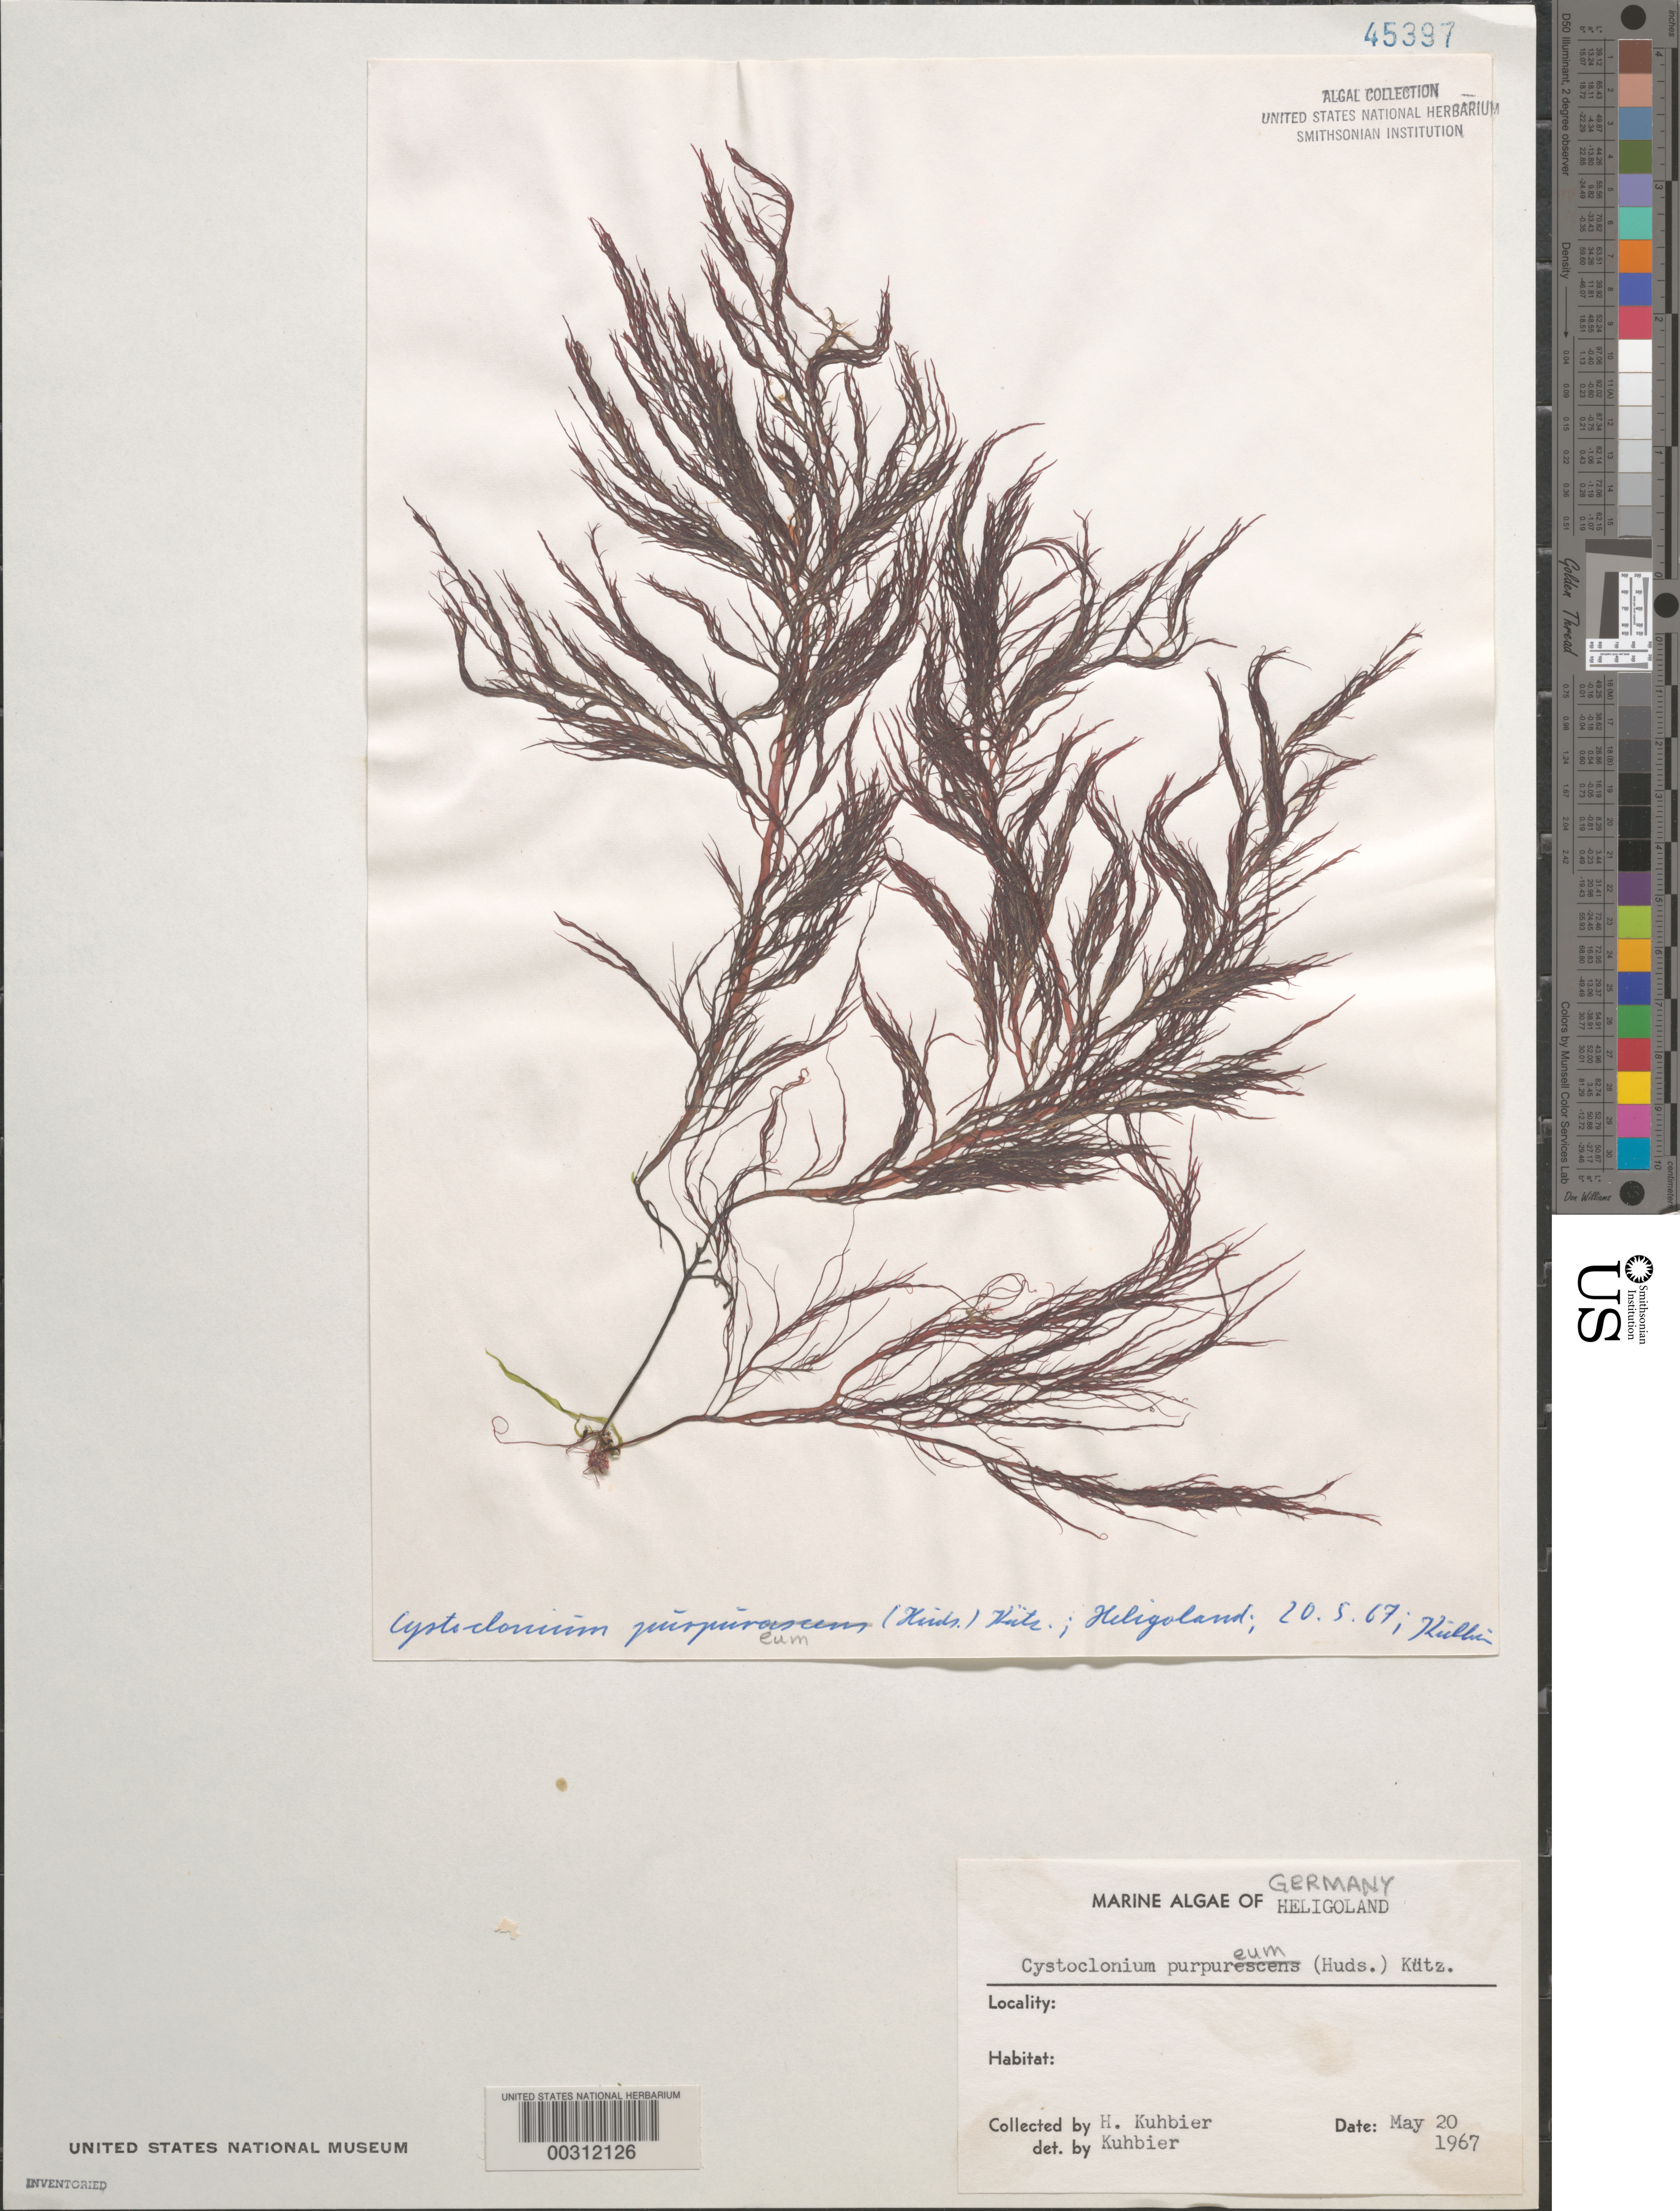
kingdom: Plantae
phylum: Rhodophyta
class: Florideophyceae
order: Gigartinales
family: Cystocloniaceae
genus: Cystoclonium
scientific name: Cystoclonium purpureum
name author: (Huds.) Batters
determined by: Kuhbier, H.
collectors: H. Kuhbier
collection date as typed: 20 May 1967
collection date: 1967-05-20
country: Germany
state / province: Schleswig-Holstein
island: Helgoland (Heligoland)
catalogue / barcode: US 45397